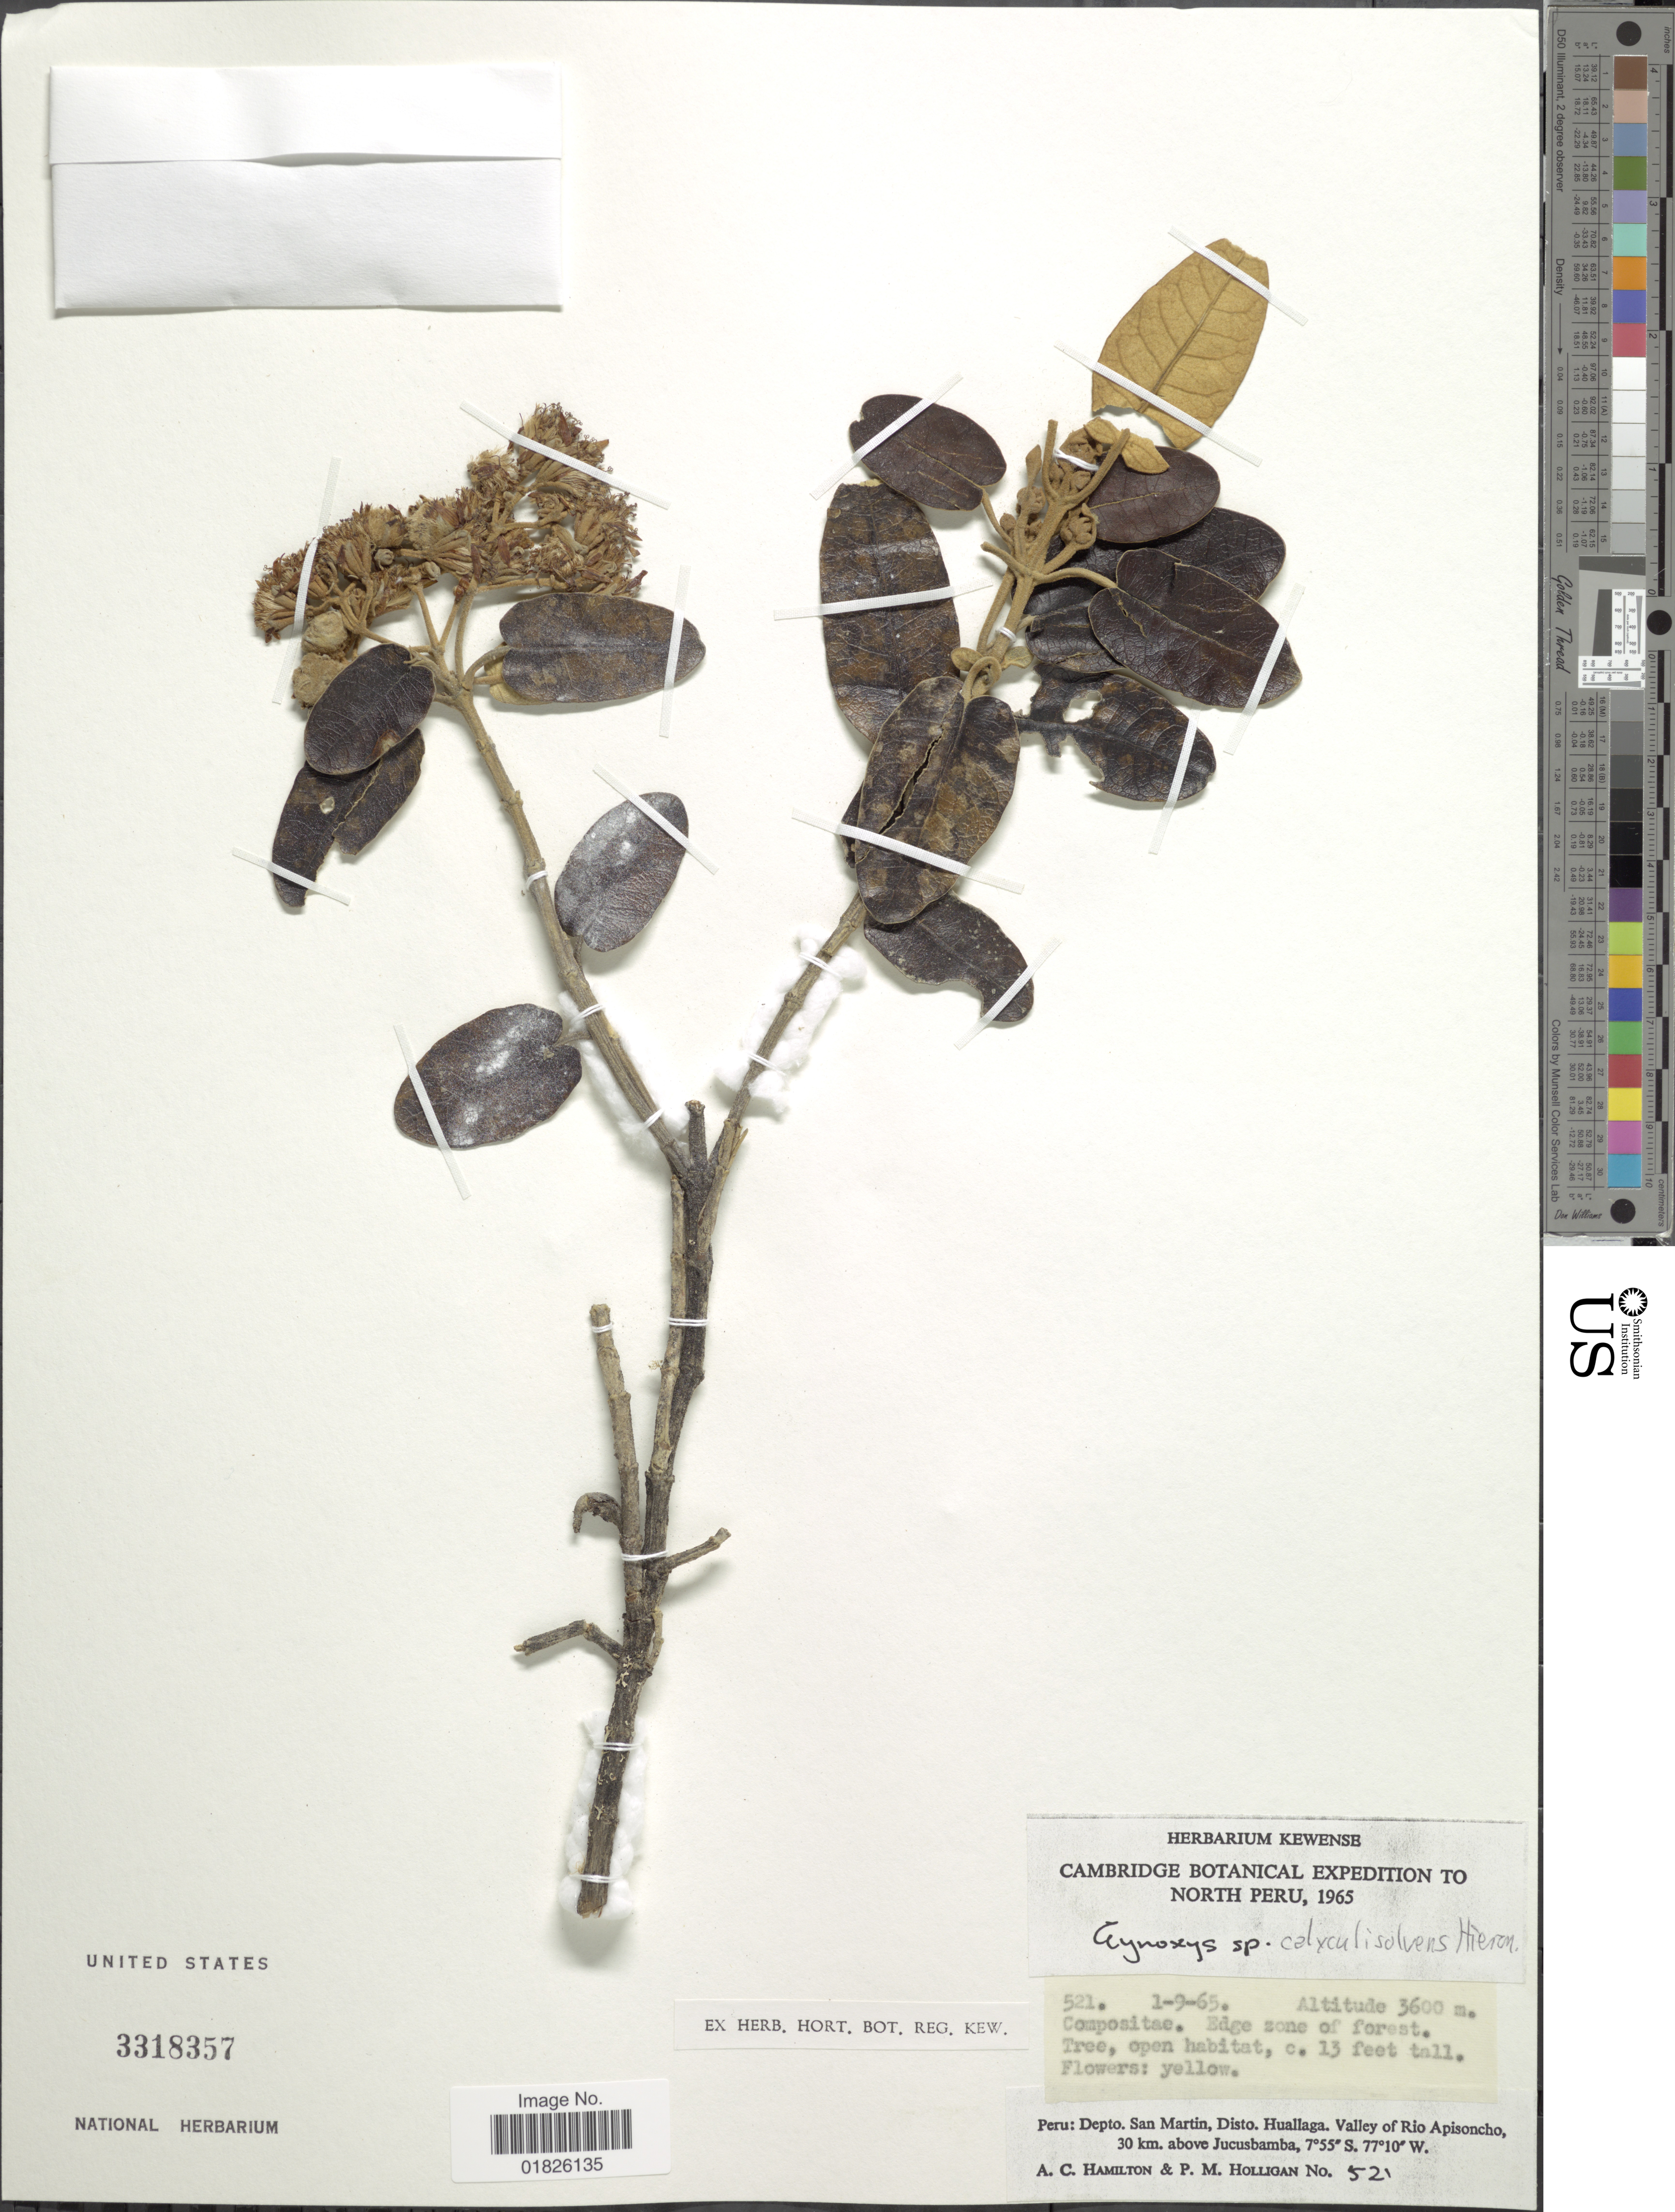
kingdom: Plantae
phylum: Tracheophyta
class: Magnoliopsida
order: Asterales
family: Asteraceae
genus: Gynoxys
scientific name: Gynoxys calyculisolvens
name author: Hieron.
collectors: A. Hamilton & P. Holligan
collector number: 521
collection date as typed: Transcribed d/m/y: 1/9/65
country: Peru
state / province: San Martín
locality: Disto. Huallaga, valley of Rio Apisoncho 30 km above Jucusbamba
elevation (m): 3600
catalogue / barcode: US 3318357